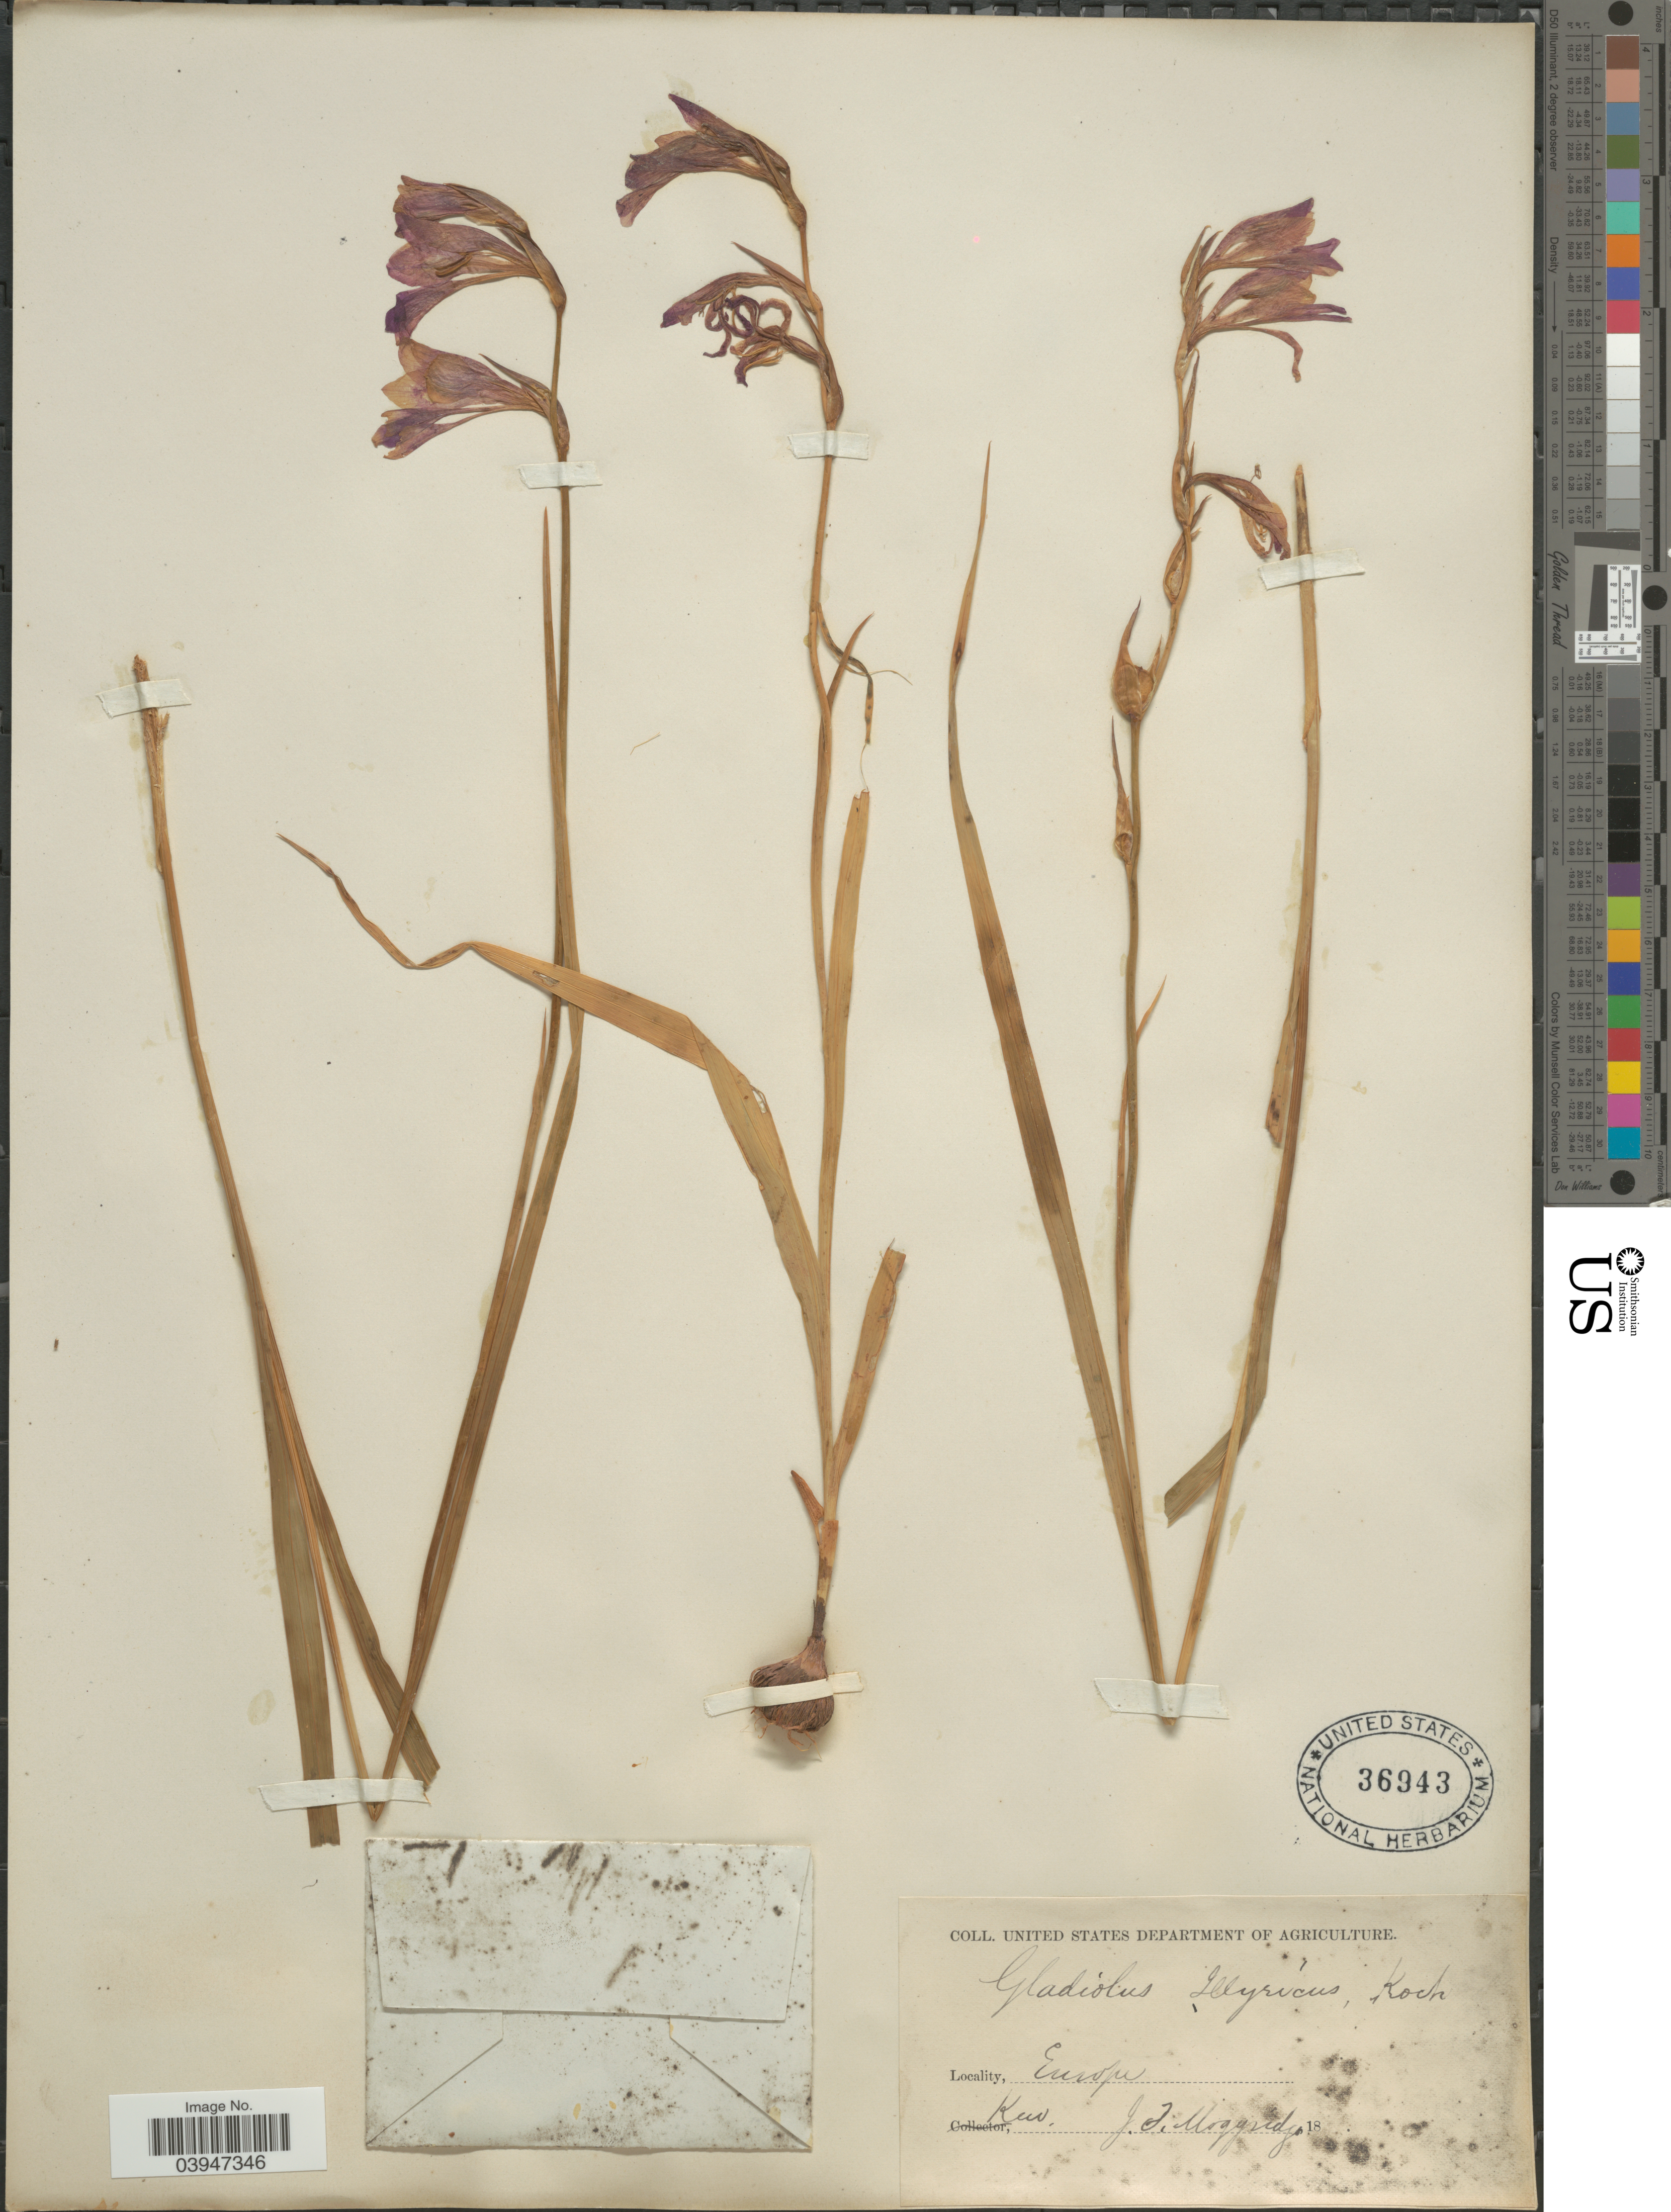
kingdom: Plantae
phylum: Tracheophyta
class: Liliopsida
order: Asparagales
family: Iridaceae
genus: Gladiolus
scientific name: Gladiolus illyricus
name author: W.D.J. Koch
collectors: J. T. Moggridge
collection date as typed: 18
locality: Europe.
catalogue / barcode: US 36943